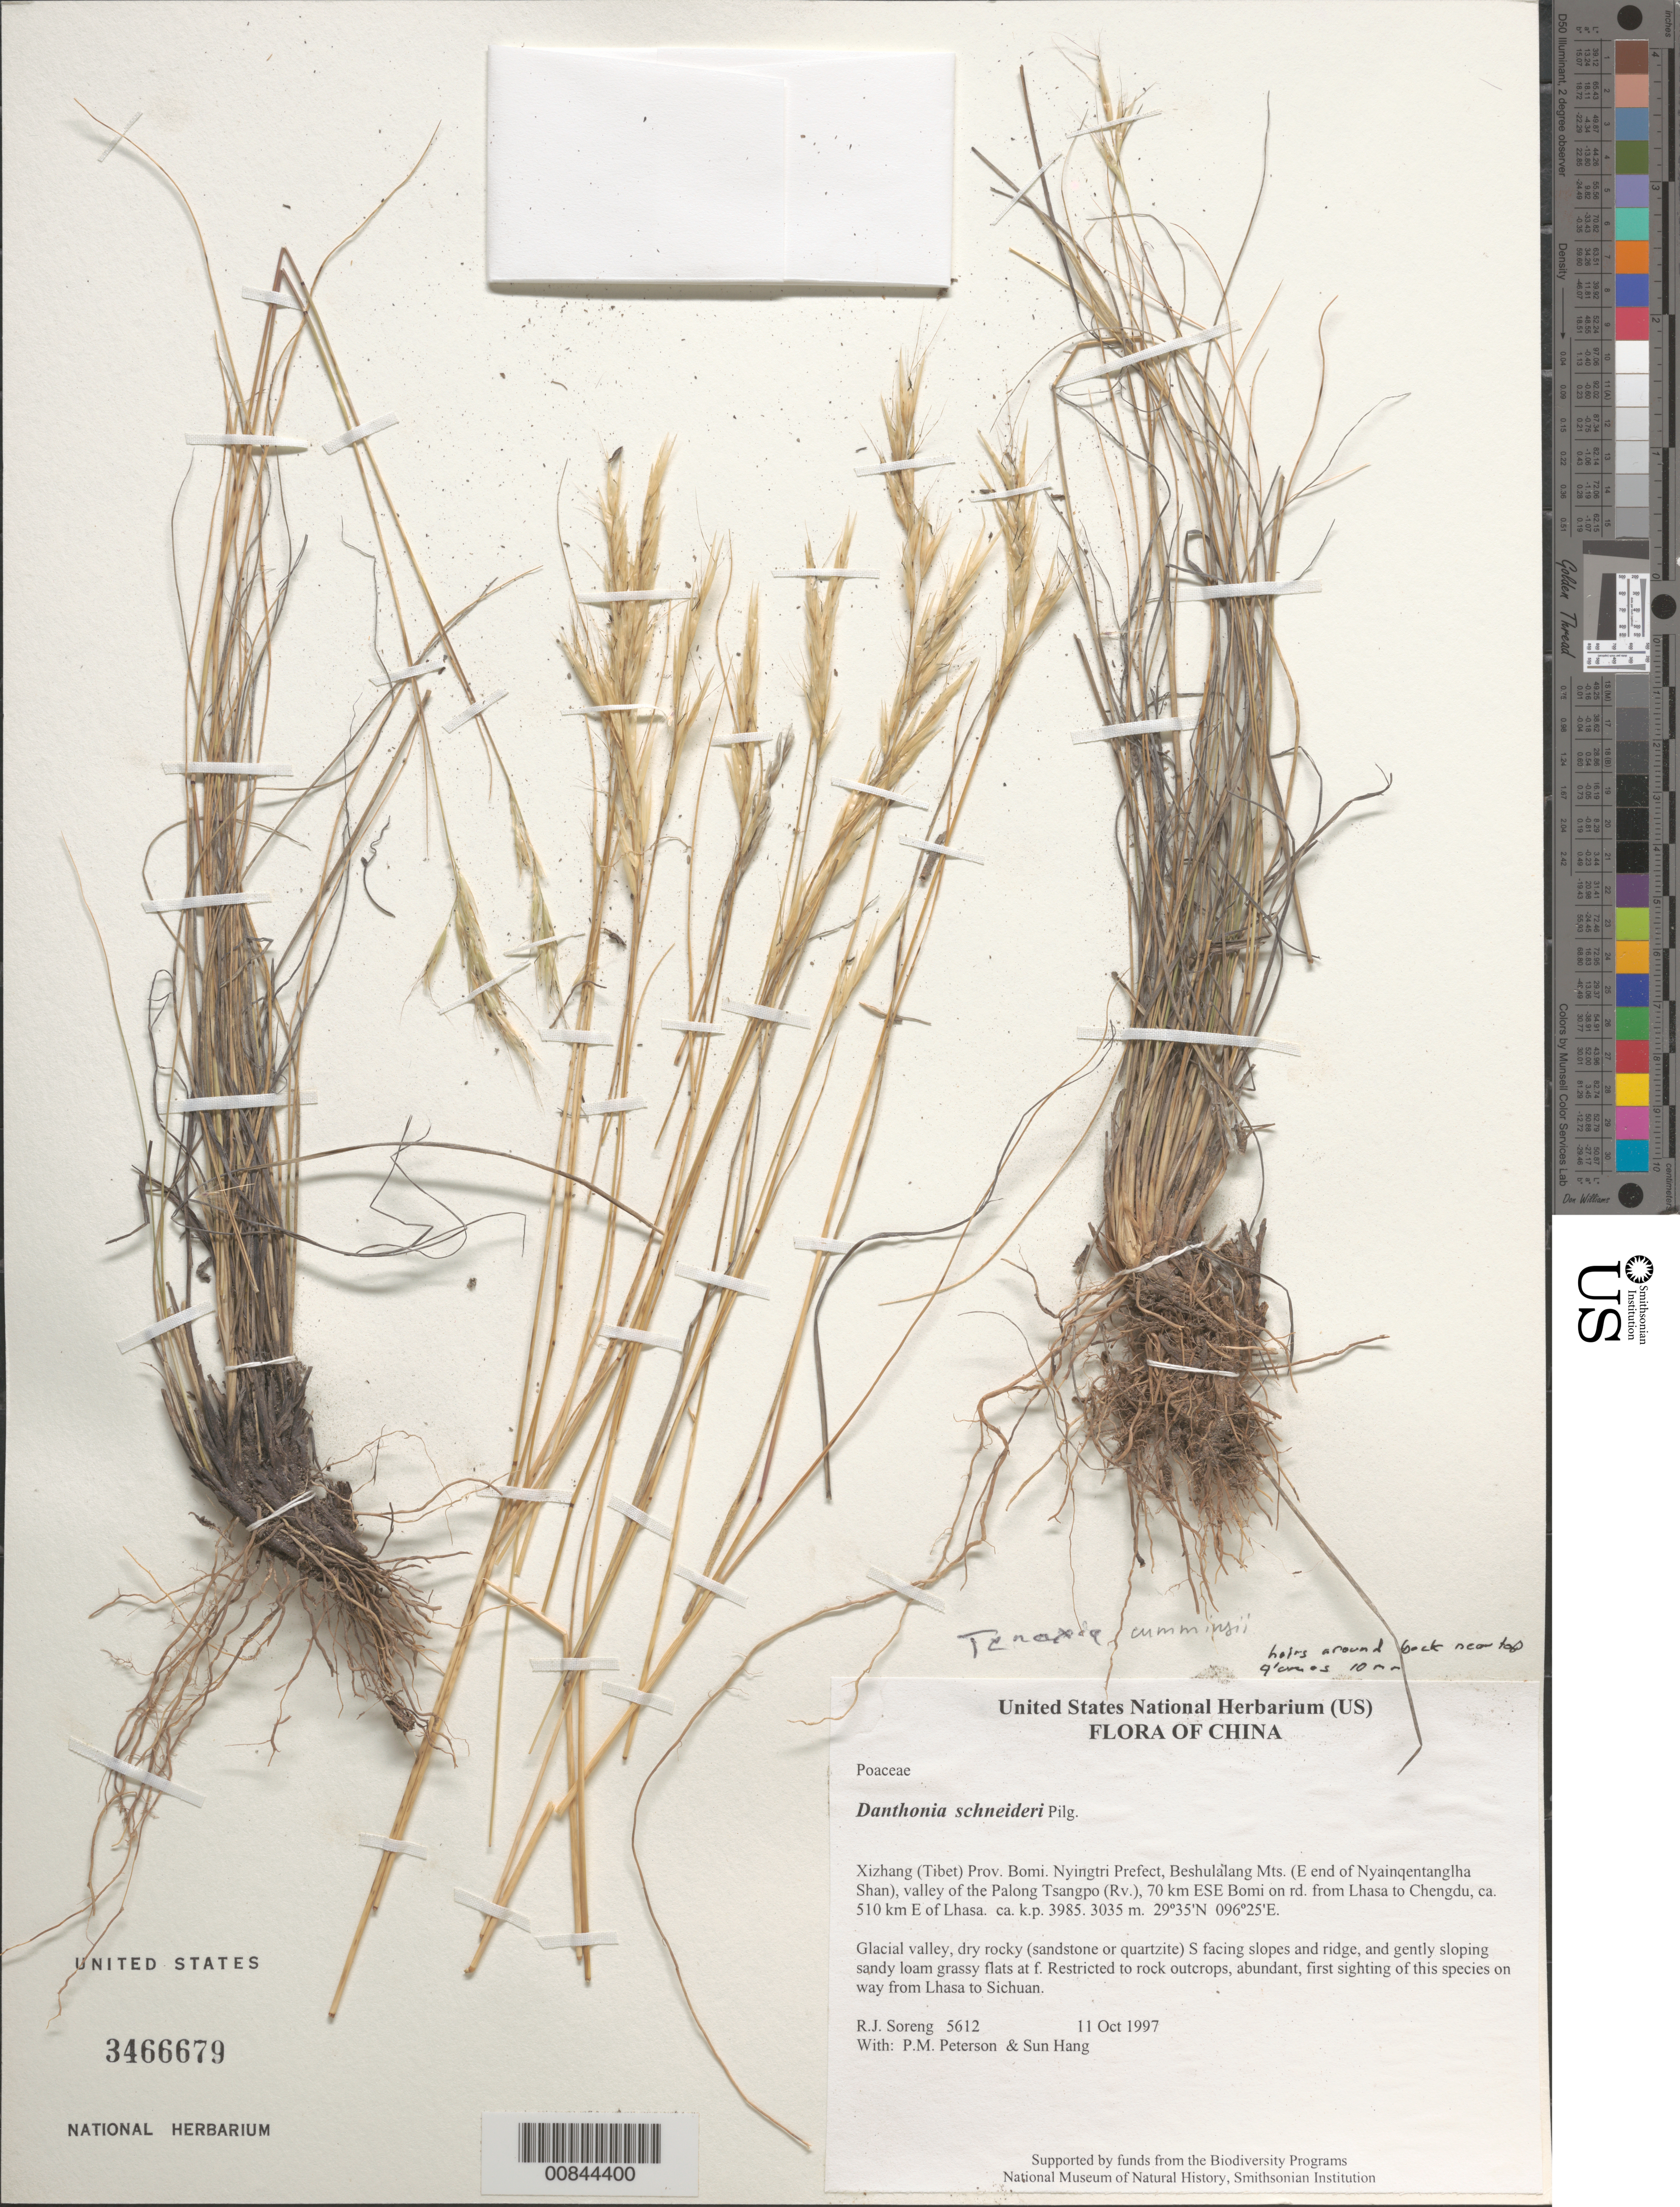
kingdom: Plantae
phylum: Tracheophyta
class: Liliopsida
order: Poales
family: Poaceae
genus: Tenaxia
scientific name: Tenaxia cumminsii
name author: (Hook. f.) N.P. Barker & H.P. Linder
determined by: Linder, H. P.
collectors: R. J. Soreng, P. M. Peterson & Sun Hang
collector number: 5612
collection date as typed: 11 Oct 1997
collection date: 1997-10-11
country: China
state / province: Xizang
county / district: Bomi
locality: Nyingtri Prefect, Beshulalang Mts. (E end of Nyainqentanglha Shan), valley of the Palong Tsangpo (Rv.), 70 km ESE Bomi on rd. from Lhasa to Chengdu, ca. 510 km E of Lhasa. ca. k.p. 3985.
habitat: Glacial valley, dry rocky (sandstone or quartzite) S facing slopes and ridge, and gently sloping sandy loam grassy flats at f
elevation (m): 3035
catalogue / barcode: US 3466679